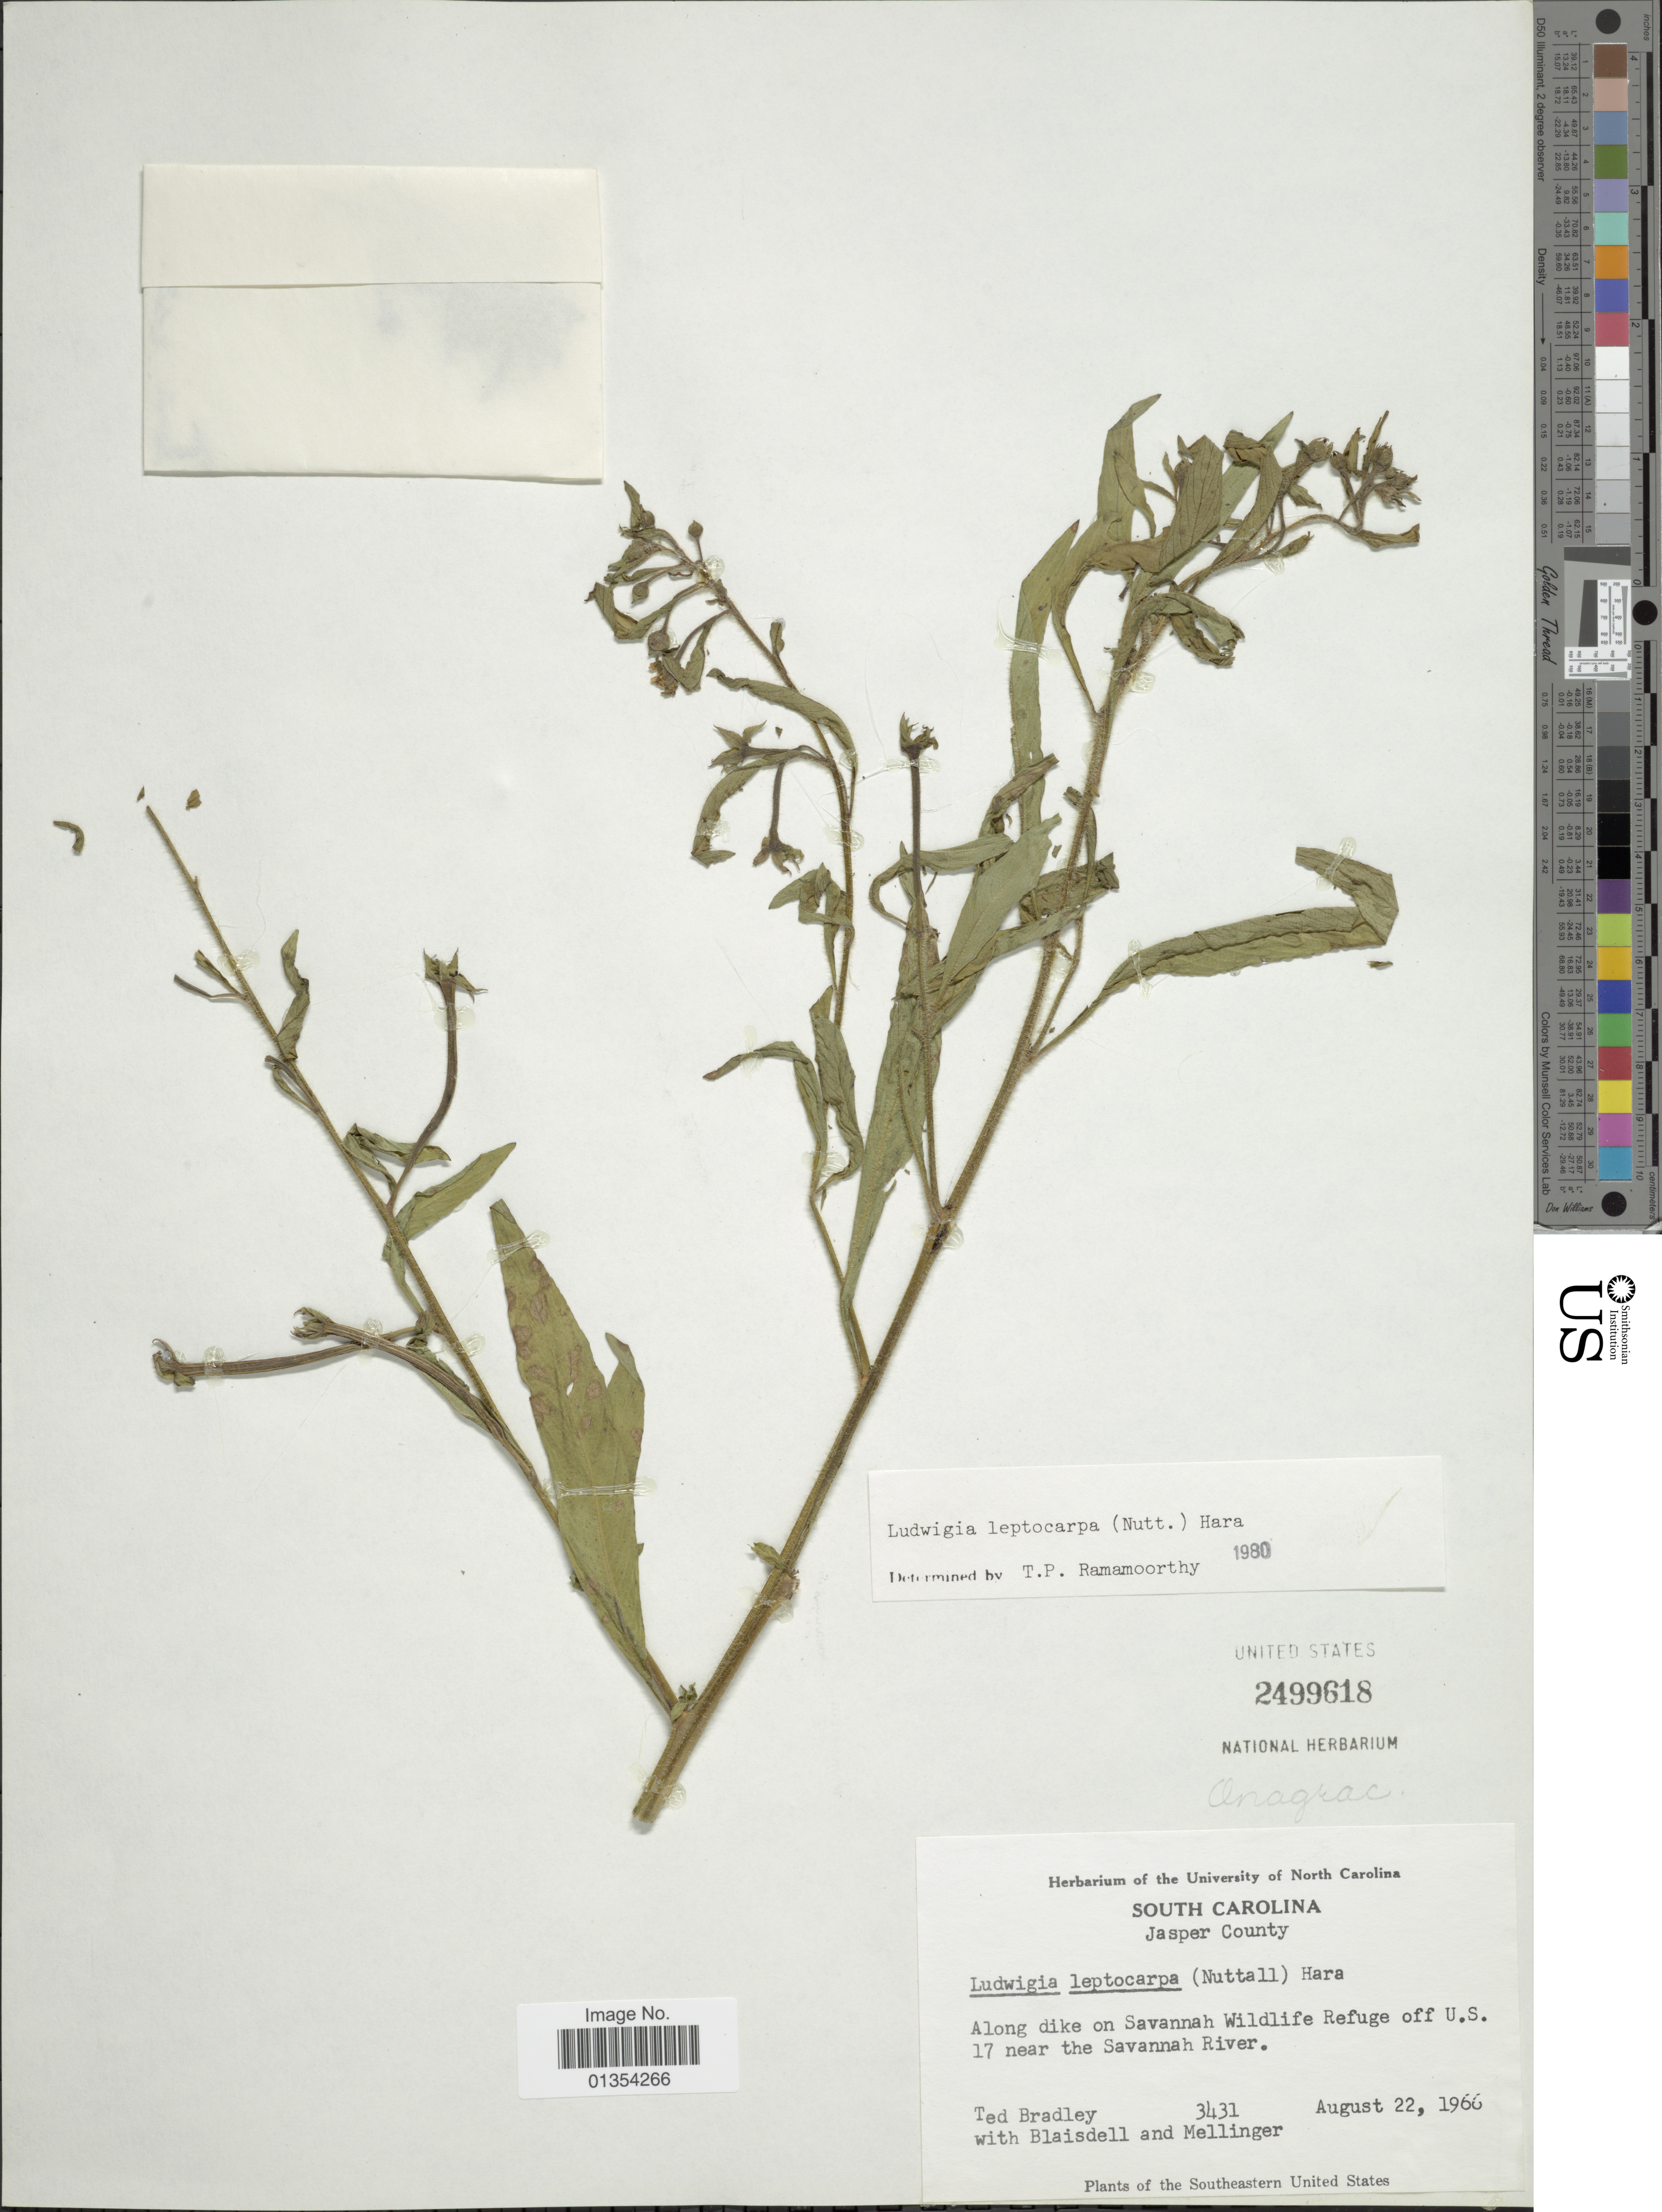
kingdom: Plantae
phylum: Tracheophyta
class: Magnoliopsida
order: Myrtales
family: Onagraceae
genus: Ludwigia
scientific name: Ludwigia leptocarpa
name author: (Nutt.) H. Hara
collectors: T. Bradley, Blaisdell & M. Mellinger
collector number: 3431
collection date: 1966-08-22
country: United States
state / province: South Carolina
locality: Jasper County. Along dike on Savannah Wildlife Refuge off U.S. 17 near the Savannah River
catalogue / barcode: US 2499618